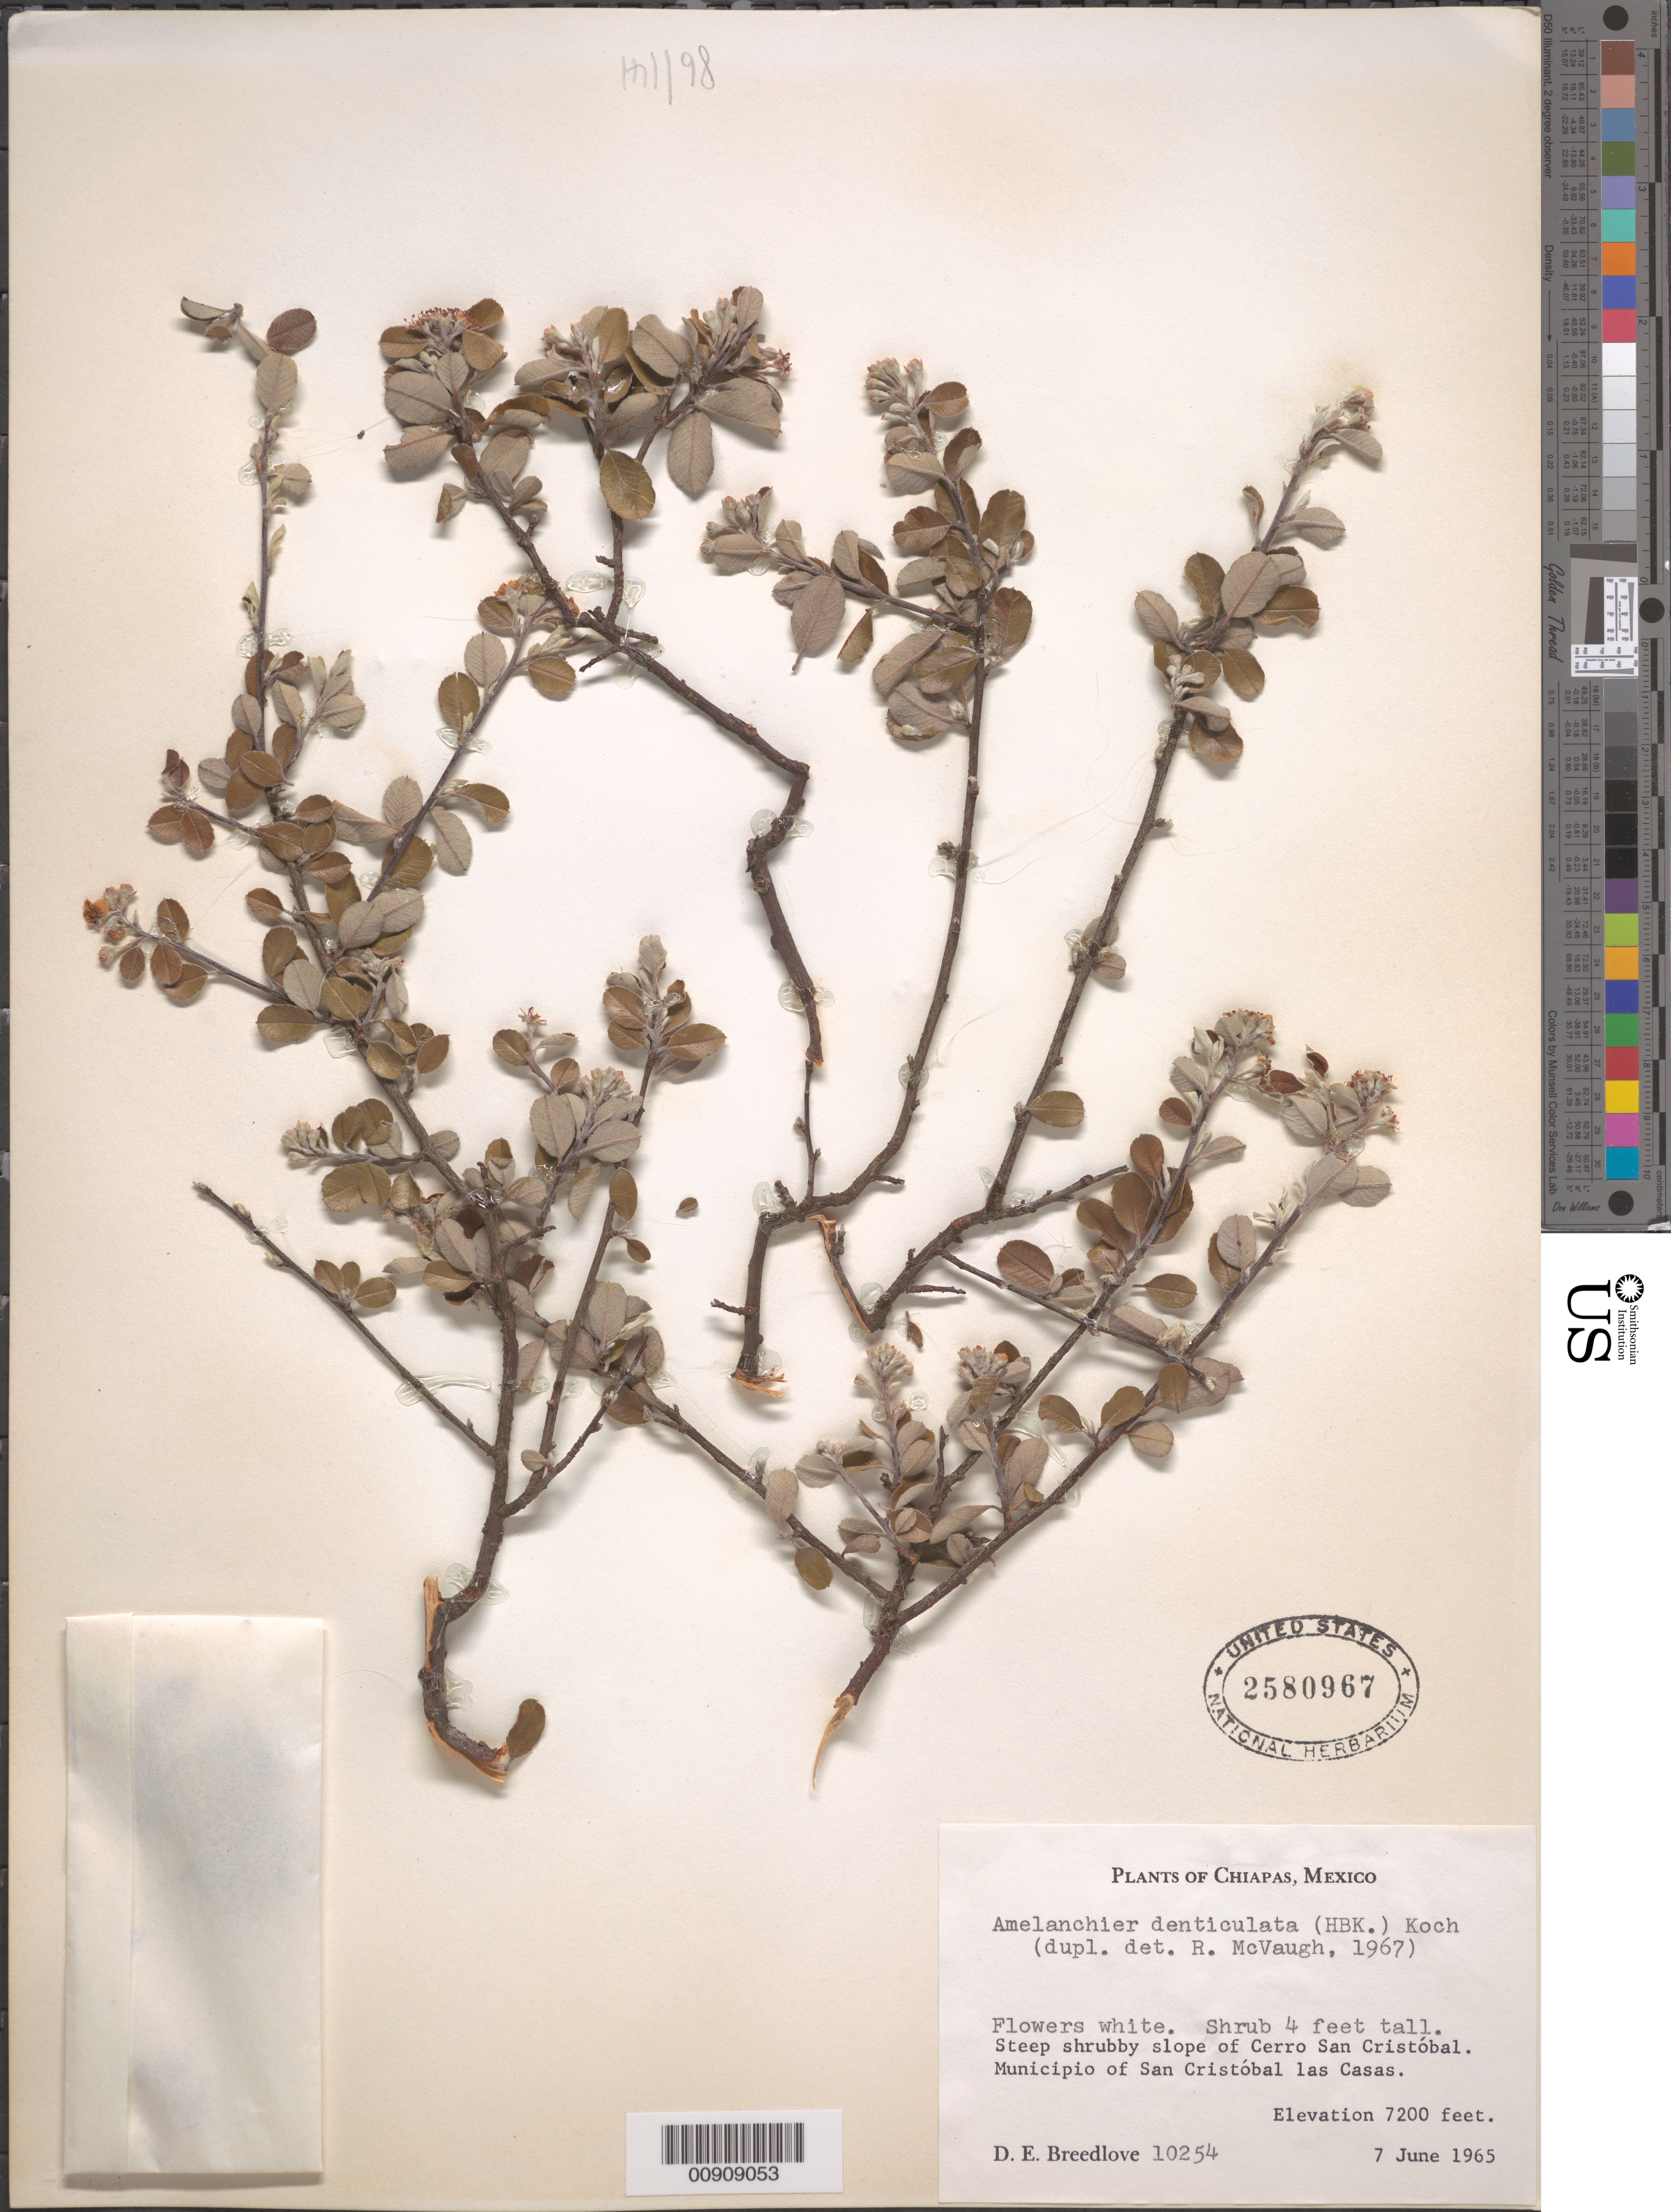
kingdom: Plantae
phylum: Tracheophyta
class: Magnoliopsida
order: Rosales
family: Rosaceae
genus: Malacomeles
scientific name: Malacomeles denticulata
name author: (Kunth) G.N. Jones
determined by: Strong, Mark T., (BOT), Smithsonian Institution - National Museum of Natural History (UNITED STATES)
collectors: D. E. Breedlove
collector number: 10254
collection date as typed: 07 Jun 1965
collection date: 1965-06-07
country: Mexico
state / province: Chiapas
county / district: San Cristóbal de las Casas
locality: Cerro San Cristóbal. Municipio of San Cristóbal las Casas, Chiapas.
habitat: Steep shrubby slope.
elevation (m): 2195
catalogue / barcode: US 2580967